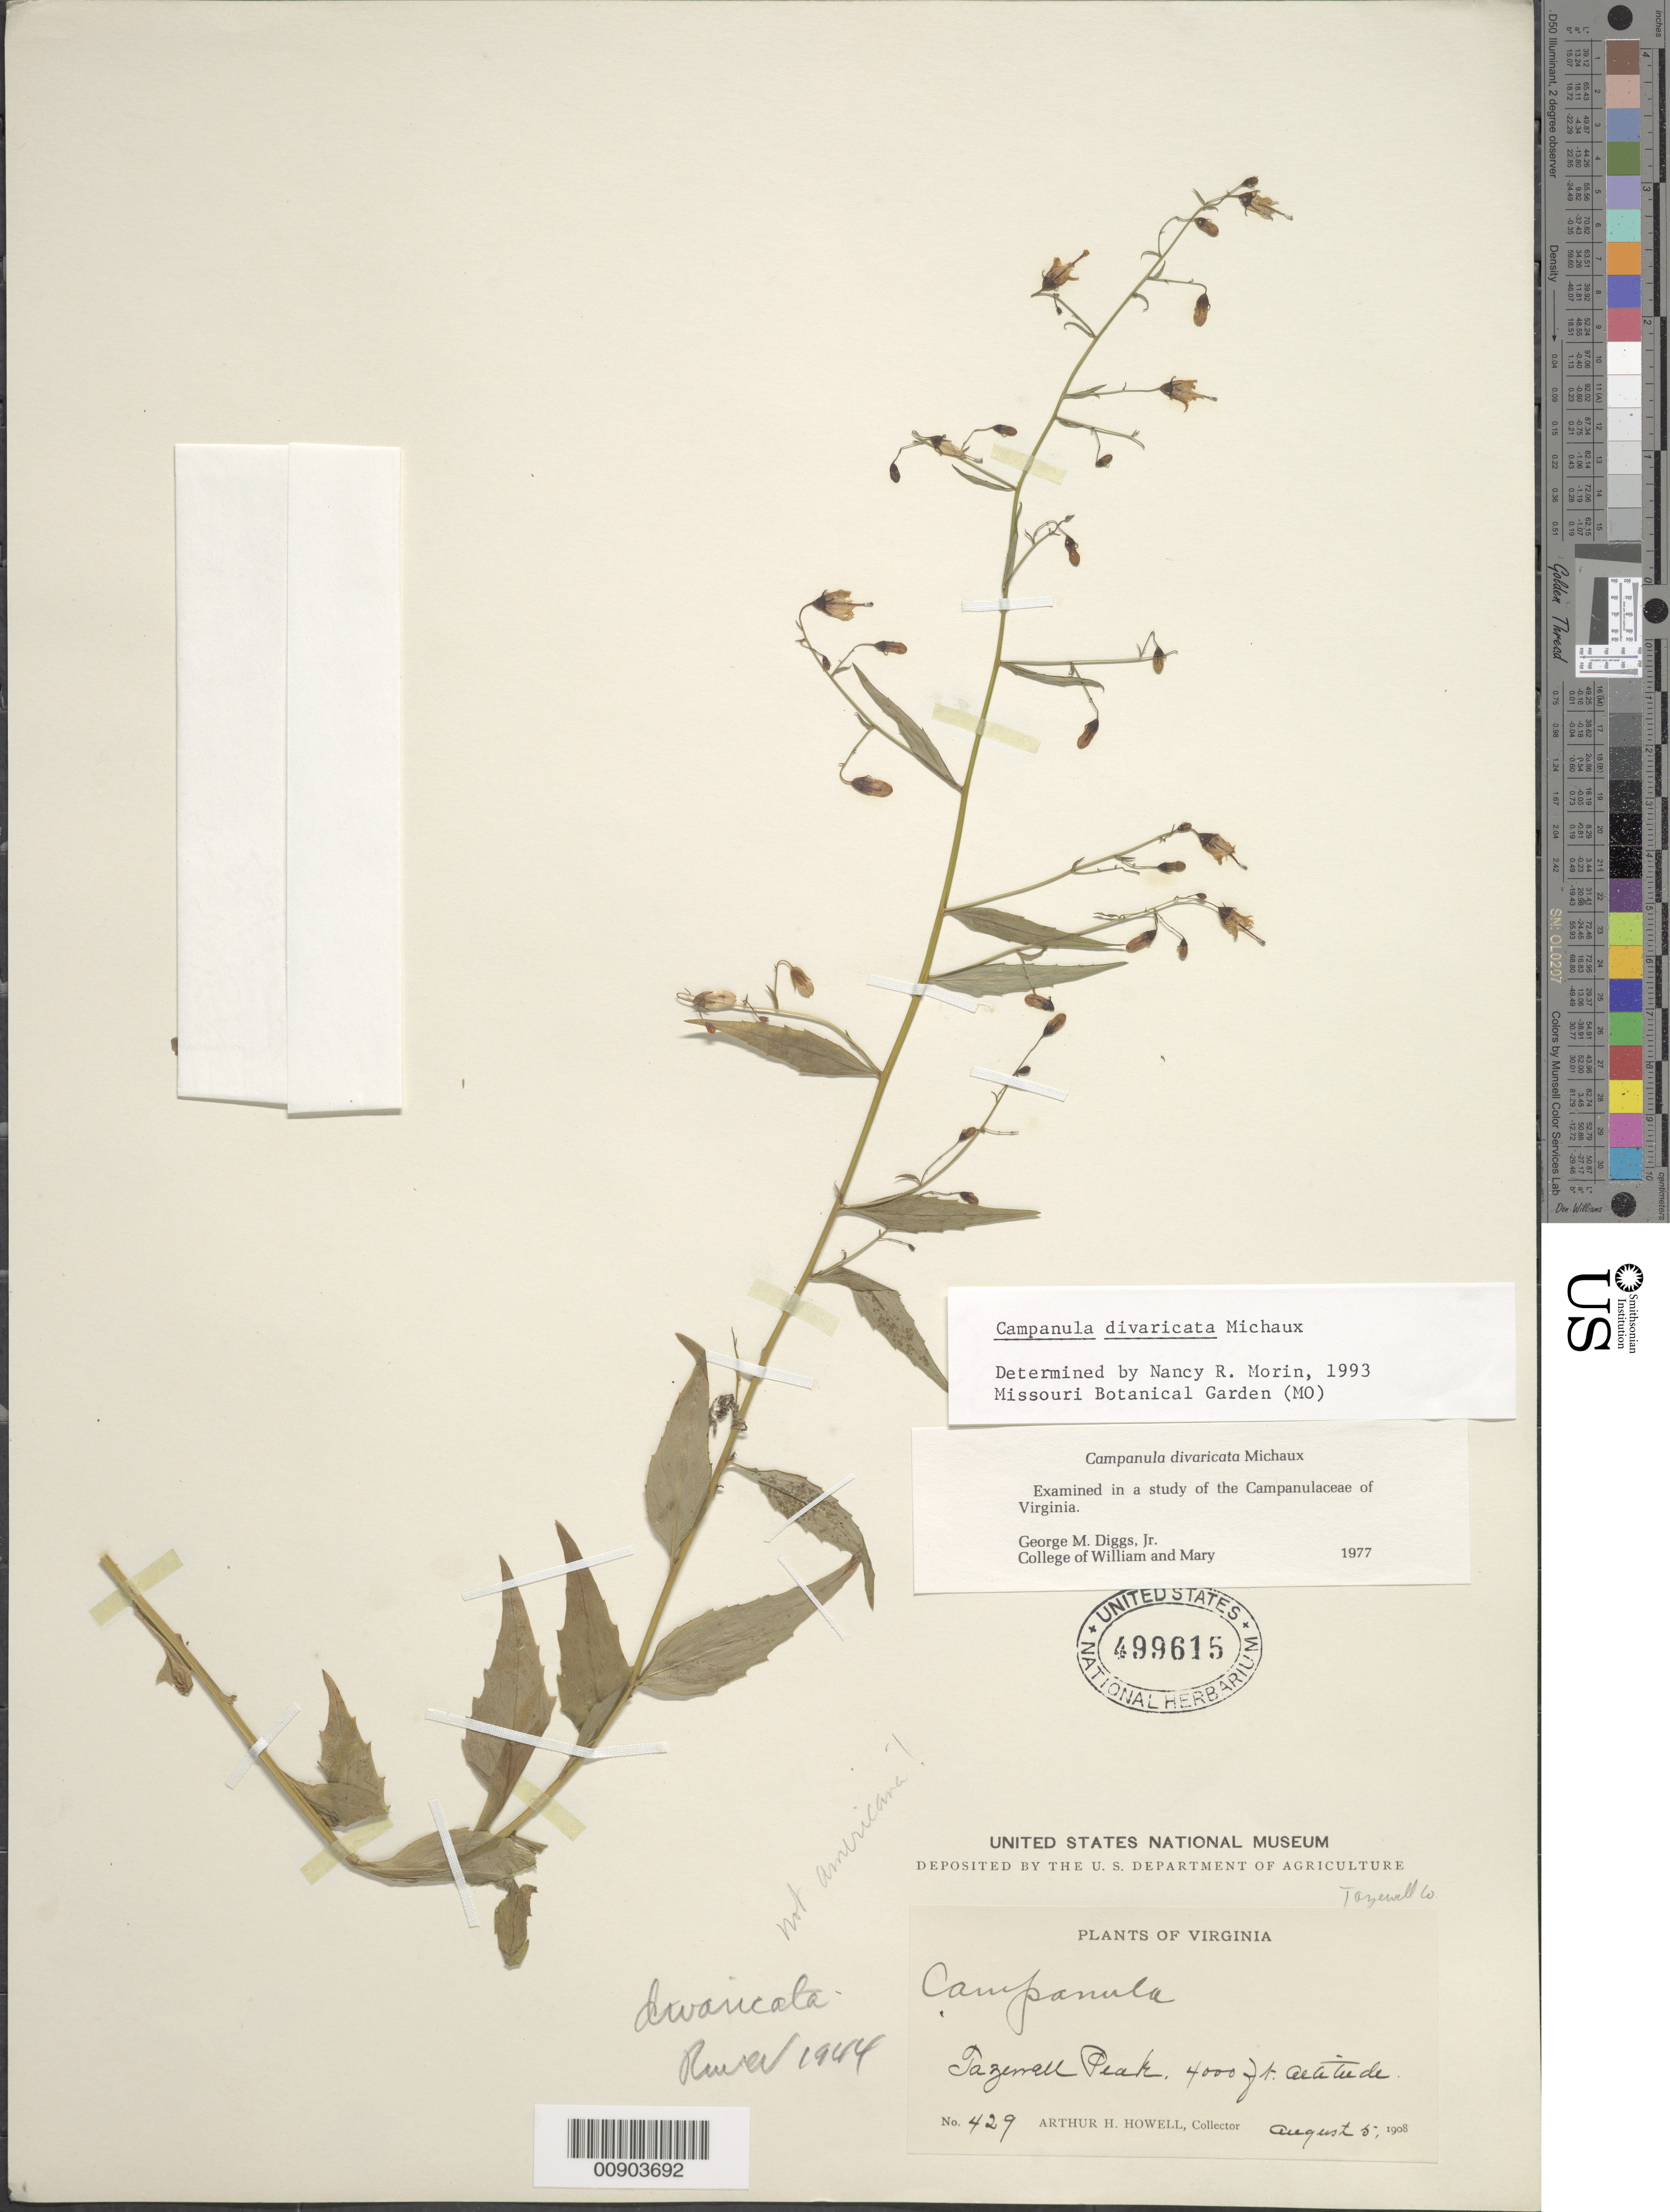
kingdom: Plantae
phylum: Tracheophyta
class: Magnoliopsida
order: Asterales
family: Campanulaceae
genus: Campanula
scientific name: Campanula divaricata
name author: Michx.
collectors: A. H. Howell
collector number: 429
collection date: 1908-08-05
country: United States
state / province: Virginia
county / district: Tazewell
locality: Tazewell Peak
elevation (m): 1219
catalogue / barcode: US 499615